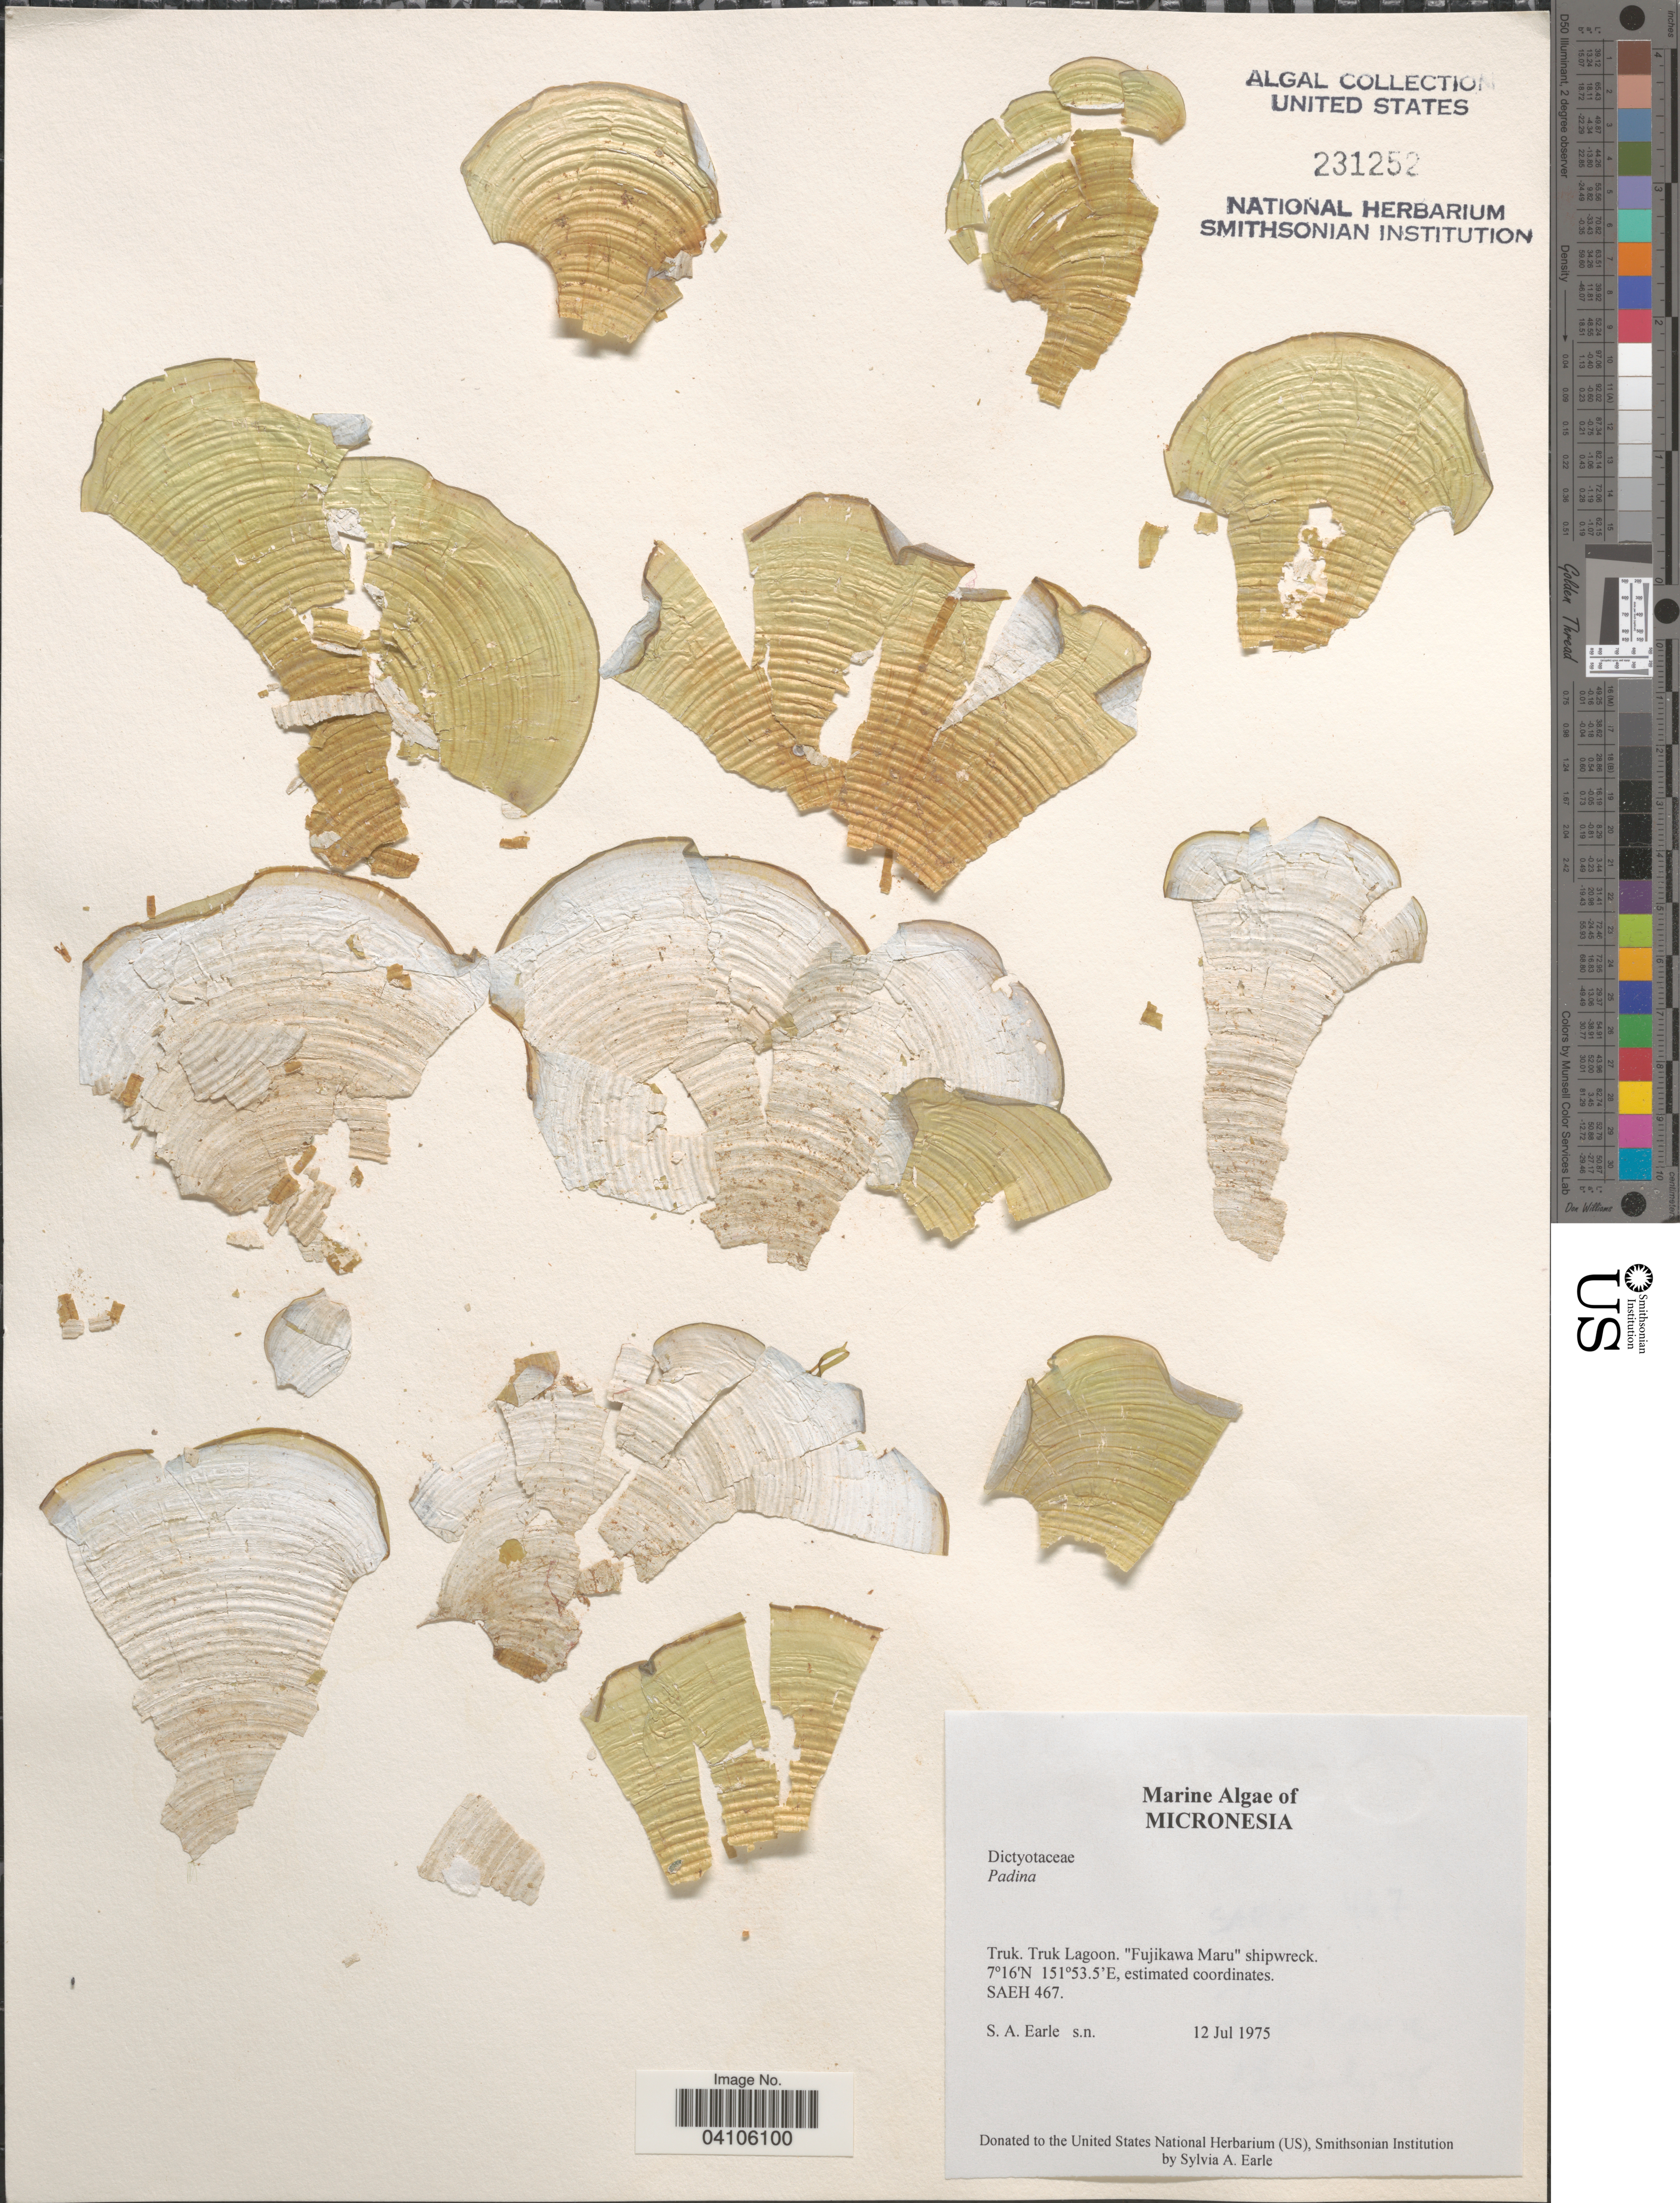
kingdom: Chromista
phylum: Ochrophyta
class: Phaeophyceae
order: Dictyotales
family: Dictyotaceae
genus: Padina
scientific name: Padina sp.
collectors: S. A. Earle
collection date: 1975-07-12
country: Micronesia, Federated States of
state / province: Truk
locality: Micronesia. Truk Lagoon. "Fujikawa Maru" shipwreck.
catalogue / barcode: US 231252